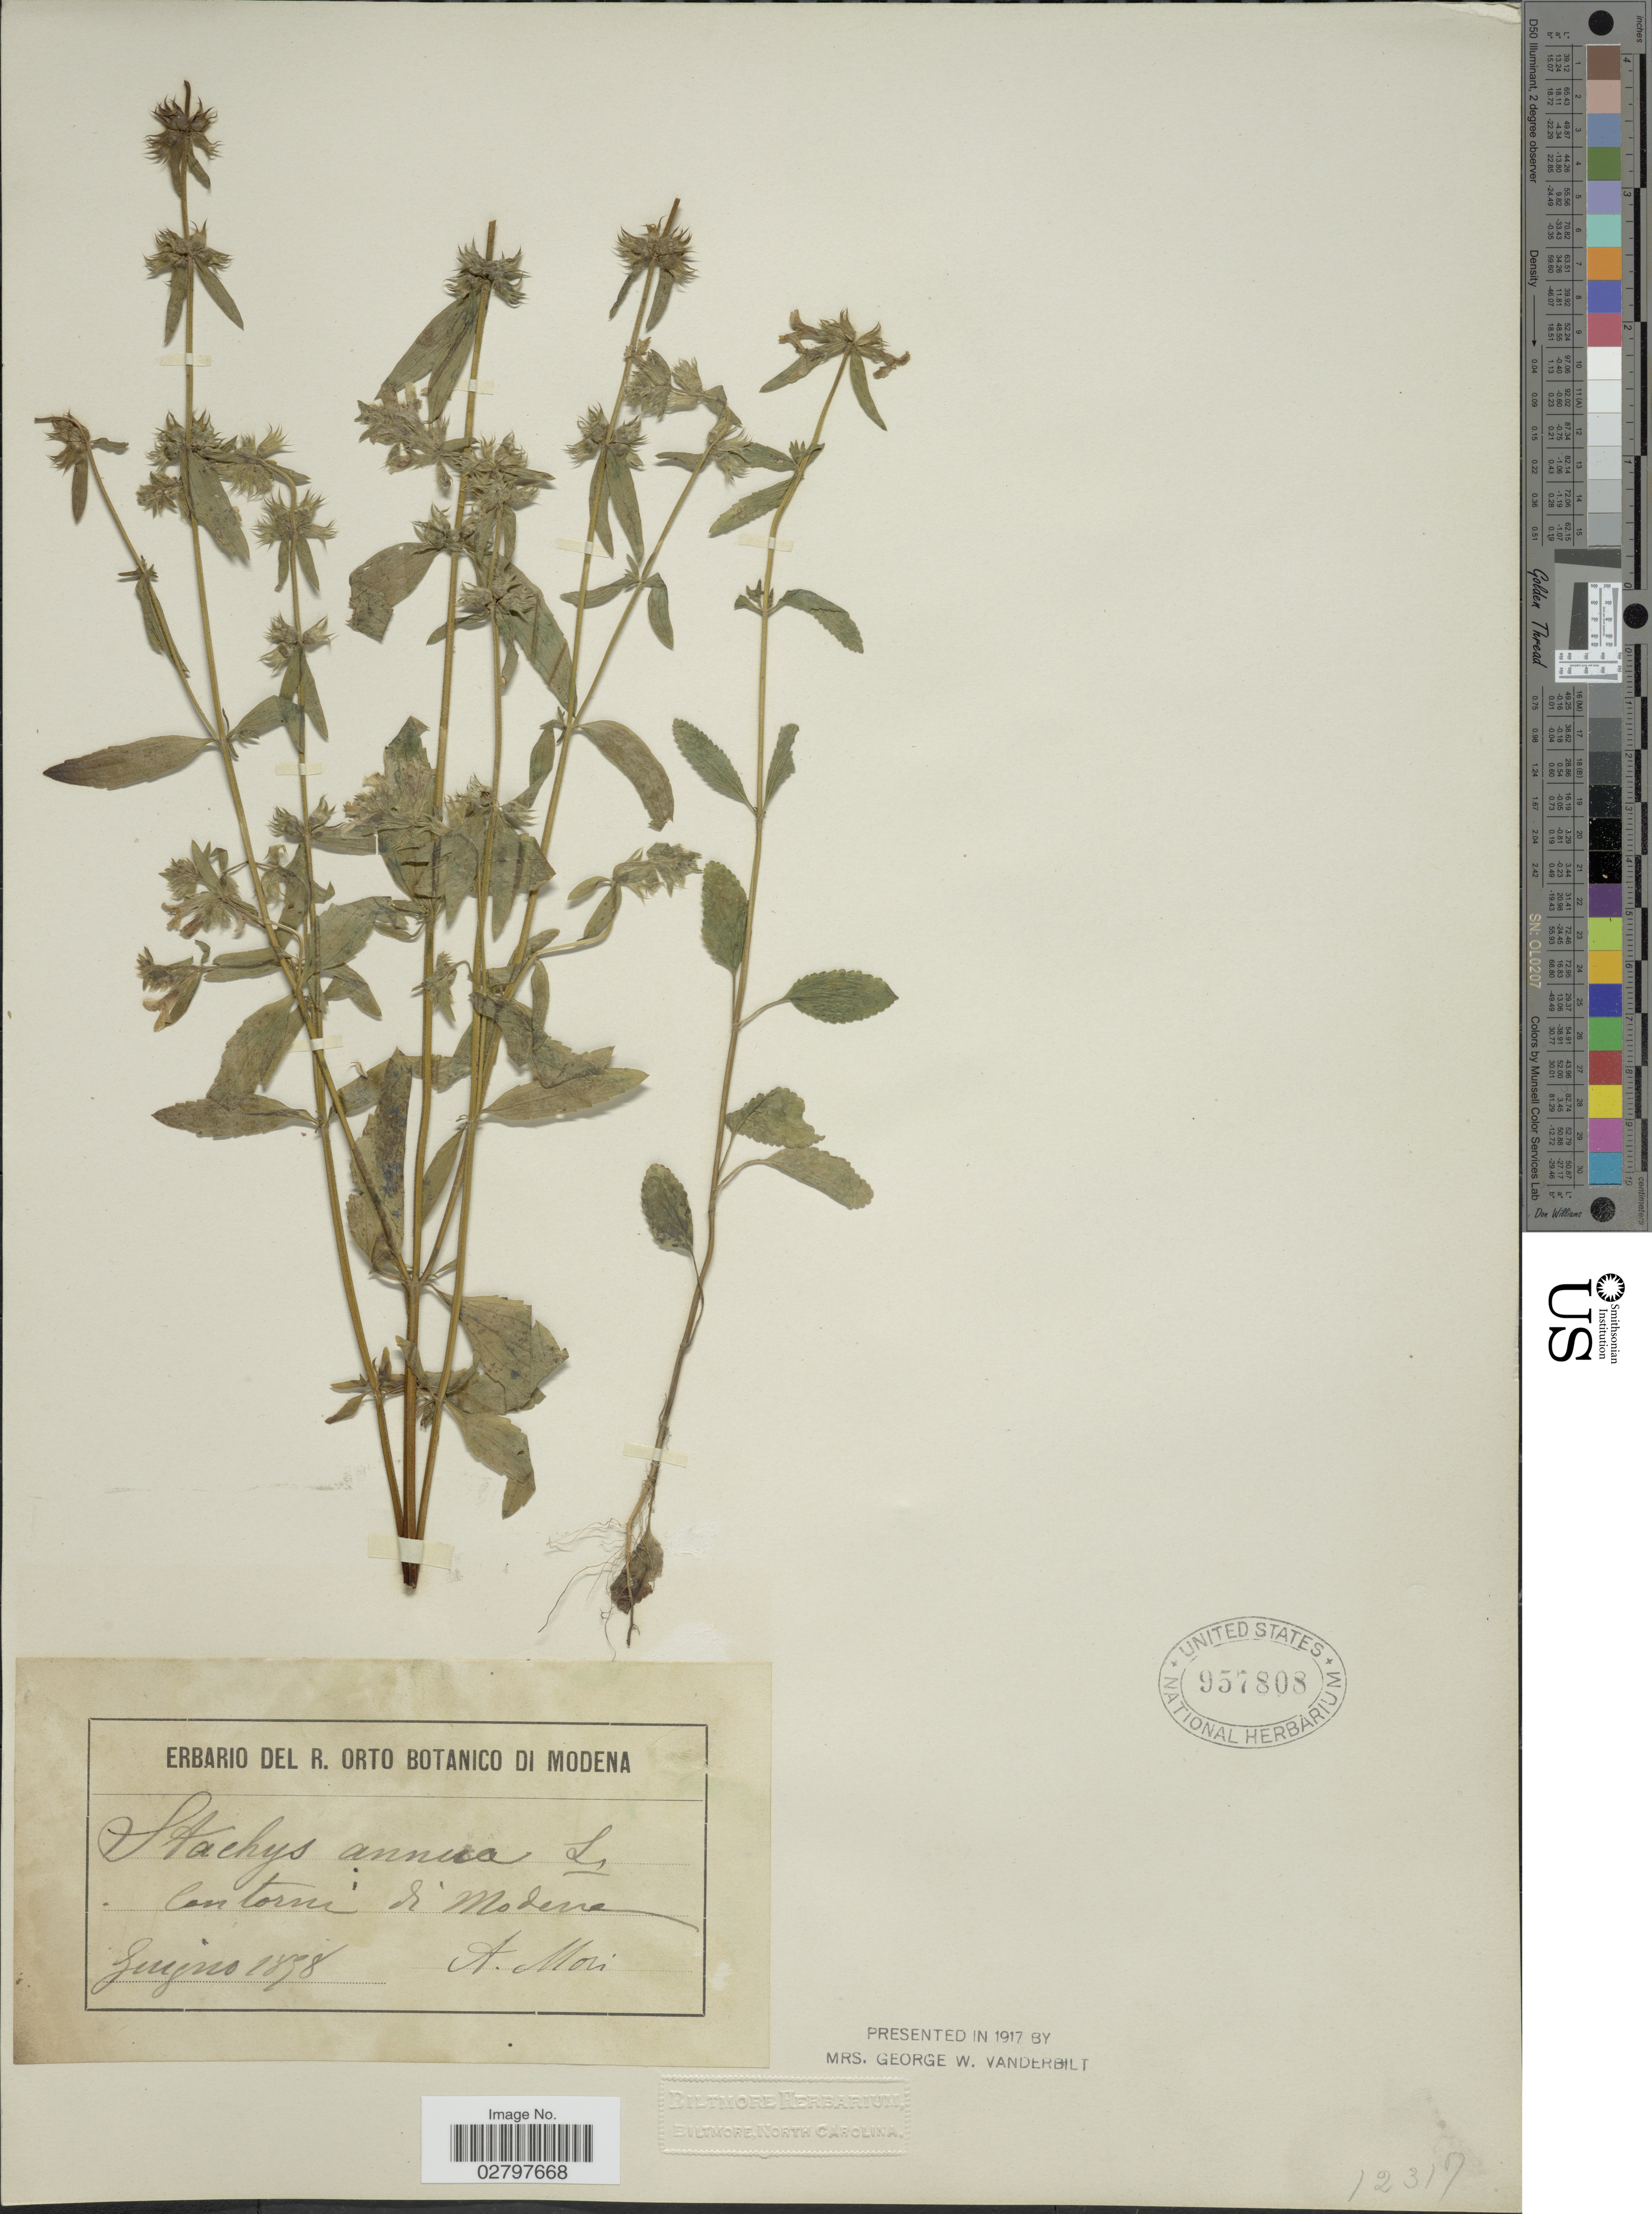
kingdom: Plantae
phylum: Tracheophyta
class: Magnoliopsida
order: Lamiales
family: Lamiaceae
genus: Stachys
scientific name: Stachys annua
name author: (L.) L.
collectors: A. Mori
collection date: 1858-06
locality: Cantorne d' Moderne [interpreted]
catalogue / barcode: US 957808